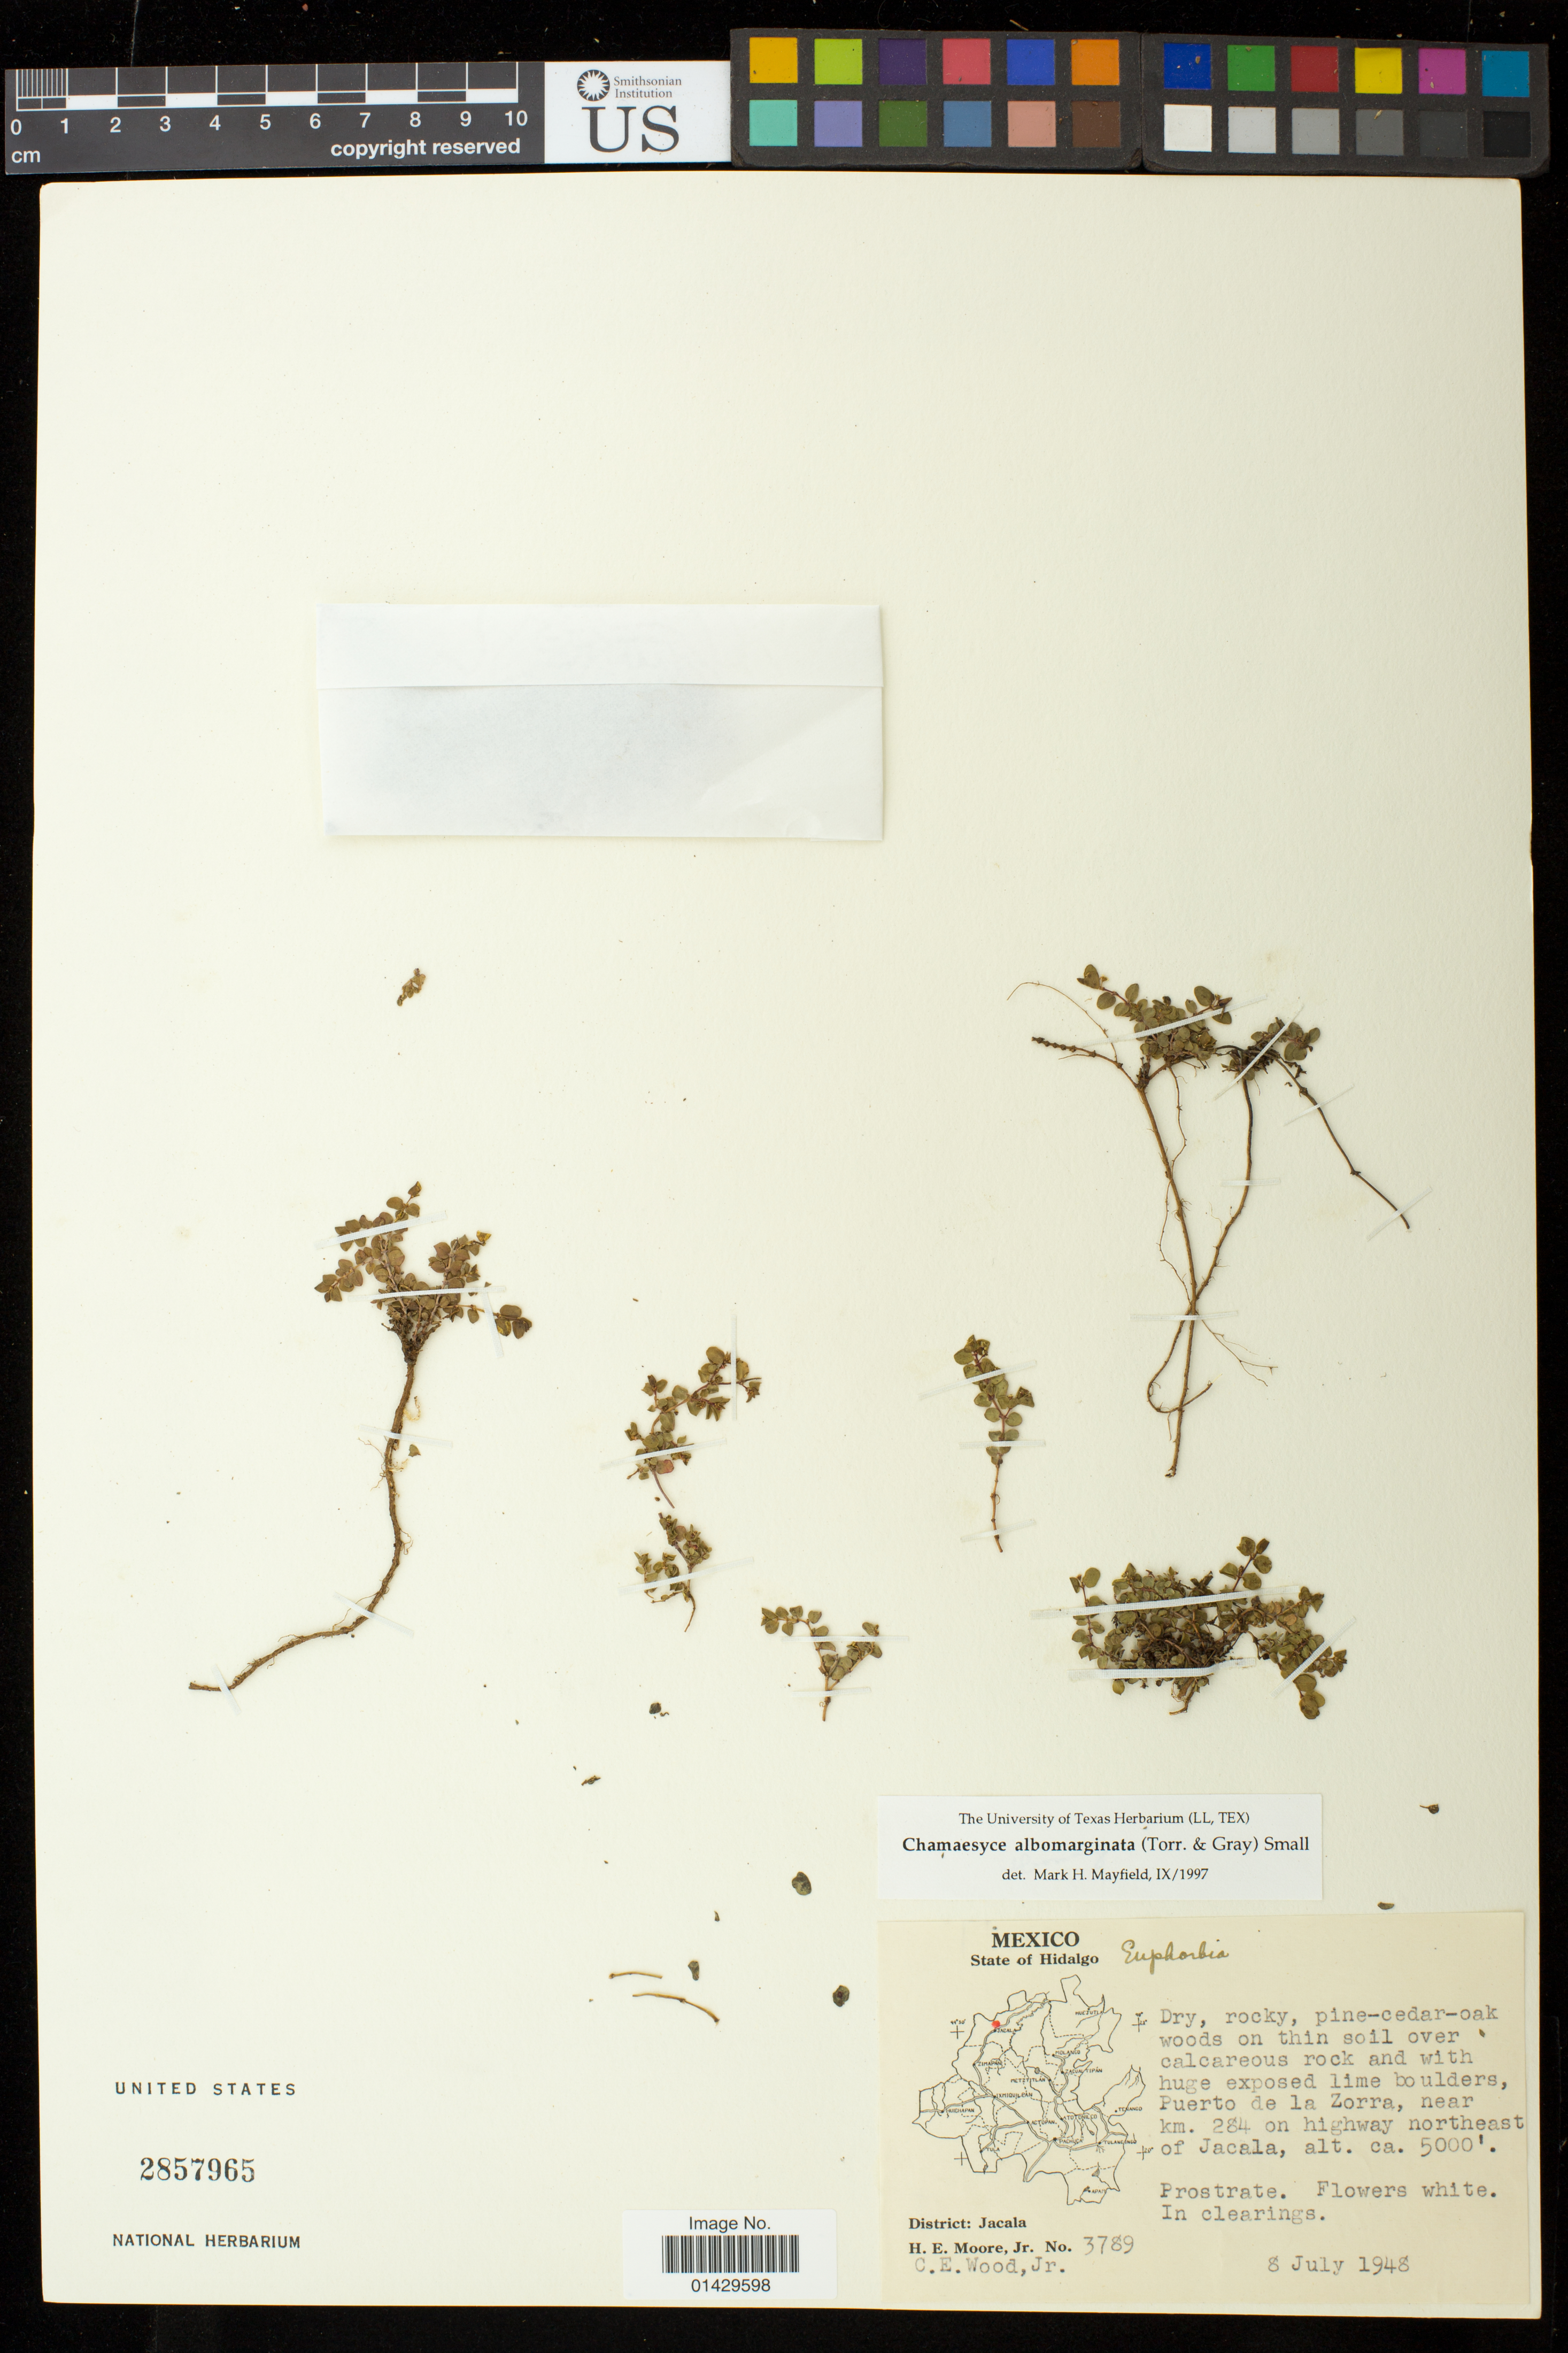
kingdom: Plantae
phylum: Tracheophyta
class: Magnoliopsida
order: Malpighiales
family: Euphorbiaceae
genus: Euphorbia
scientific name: Euphorbia albomarginata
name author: Torr. & A. Gray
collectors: H. Moore & C. Moore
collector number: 3789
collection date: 1948-07-08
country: Mexico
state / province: Hidalgo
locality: Puerta de la Zorra, near km. 284 on highway northeast of Jacala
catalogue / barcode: US 2857965